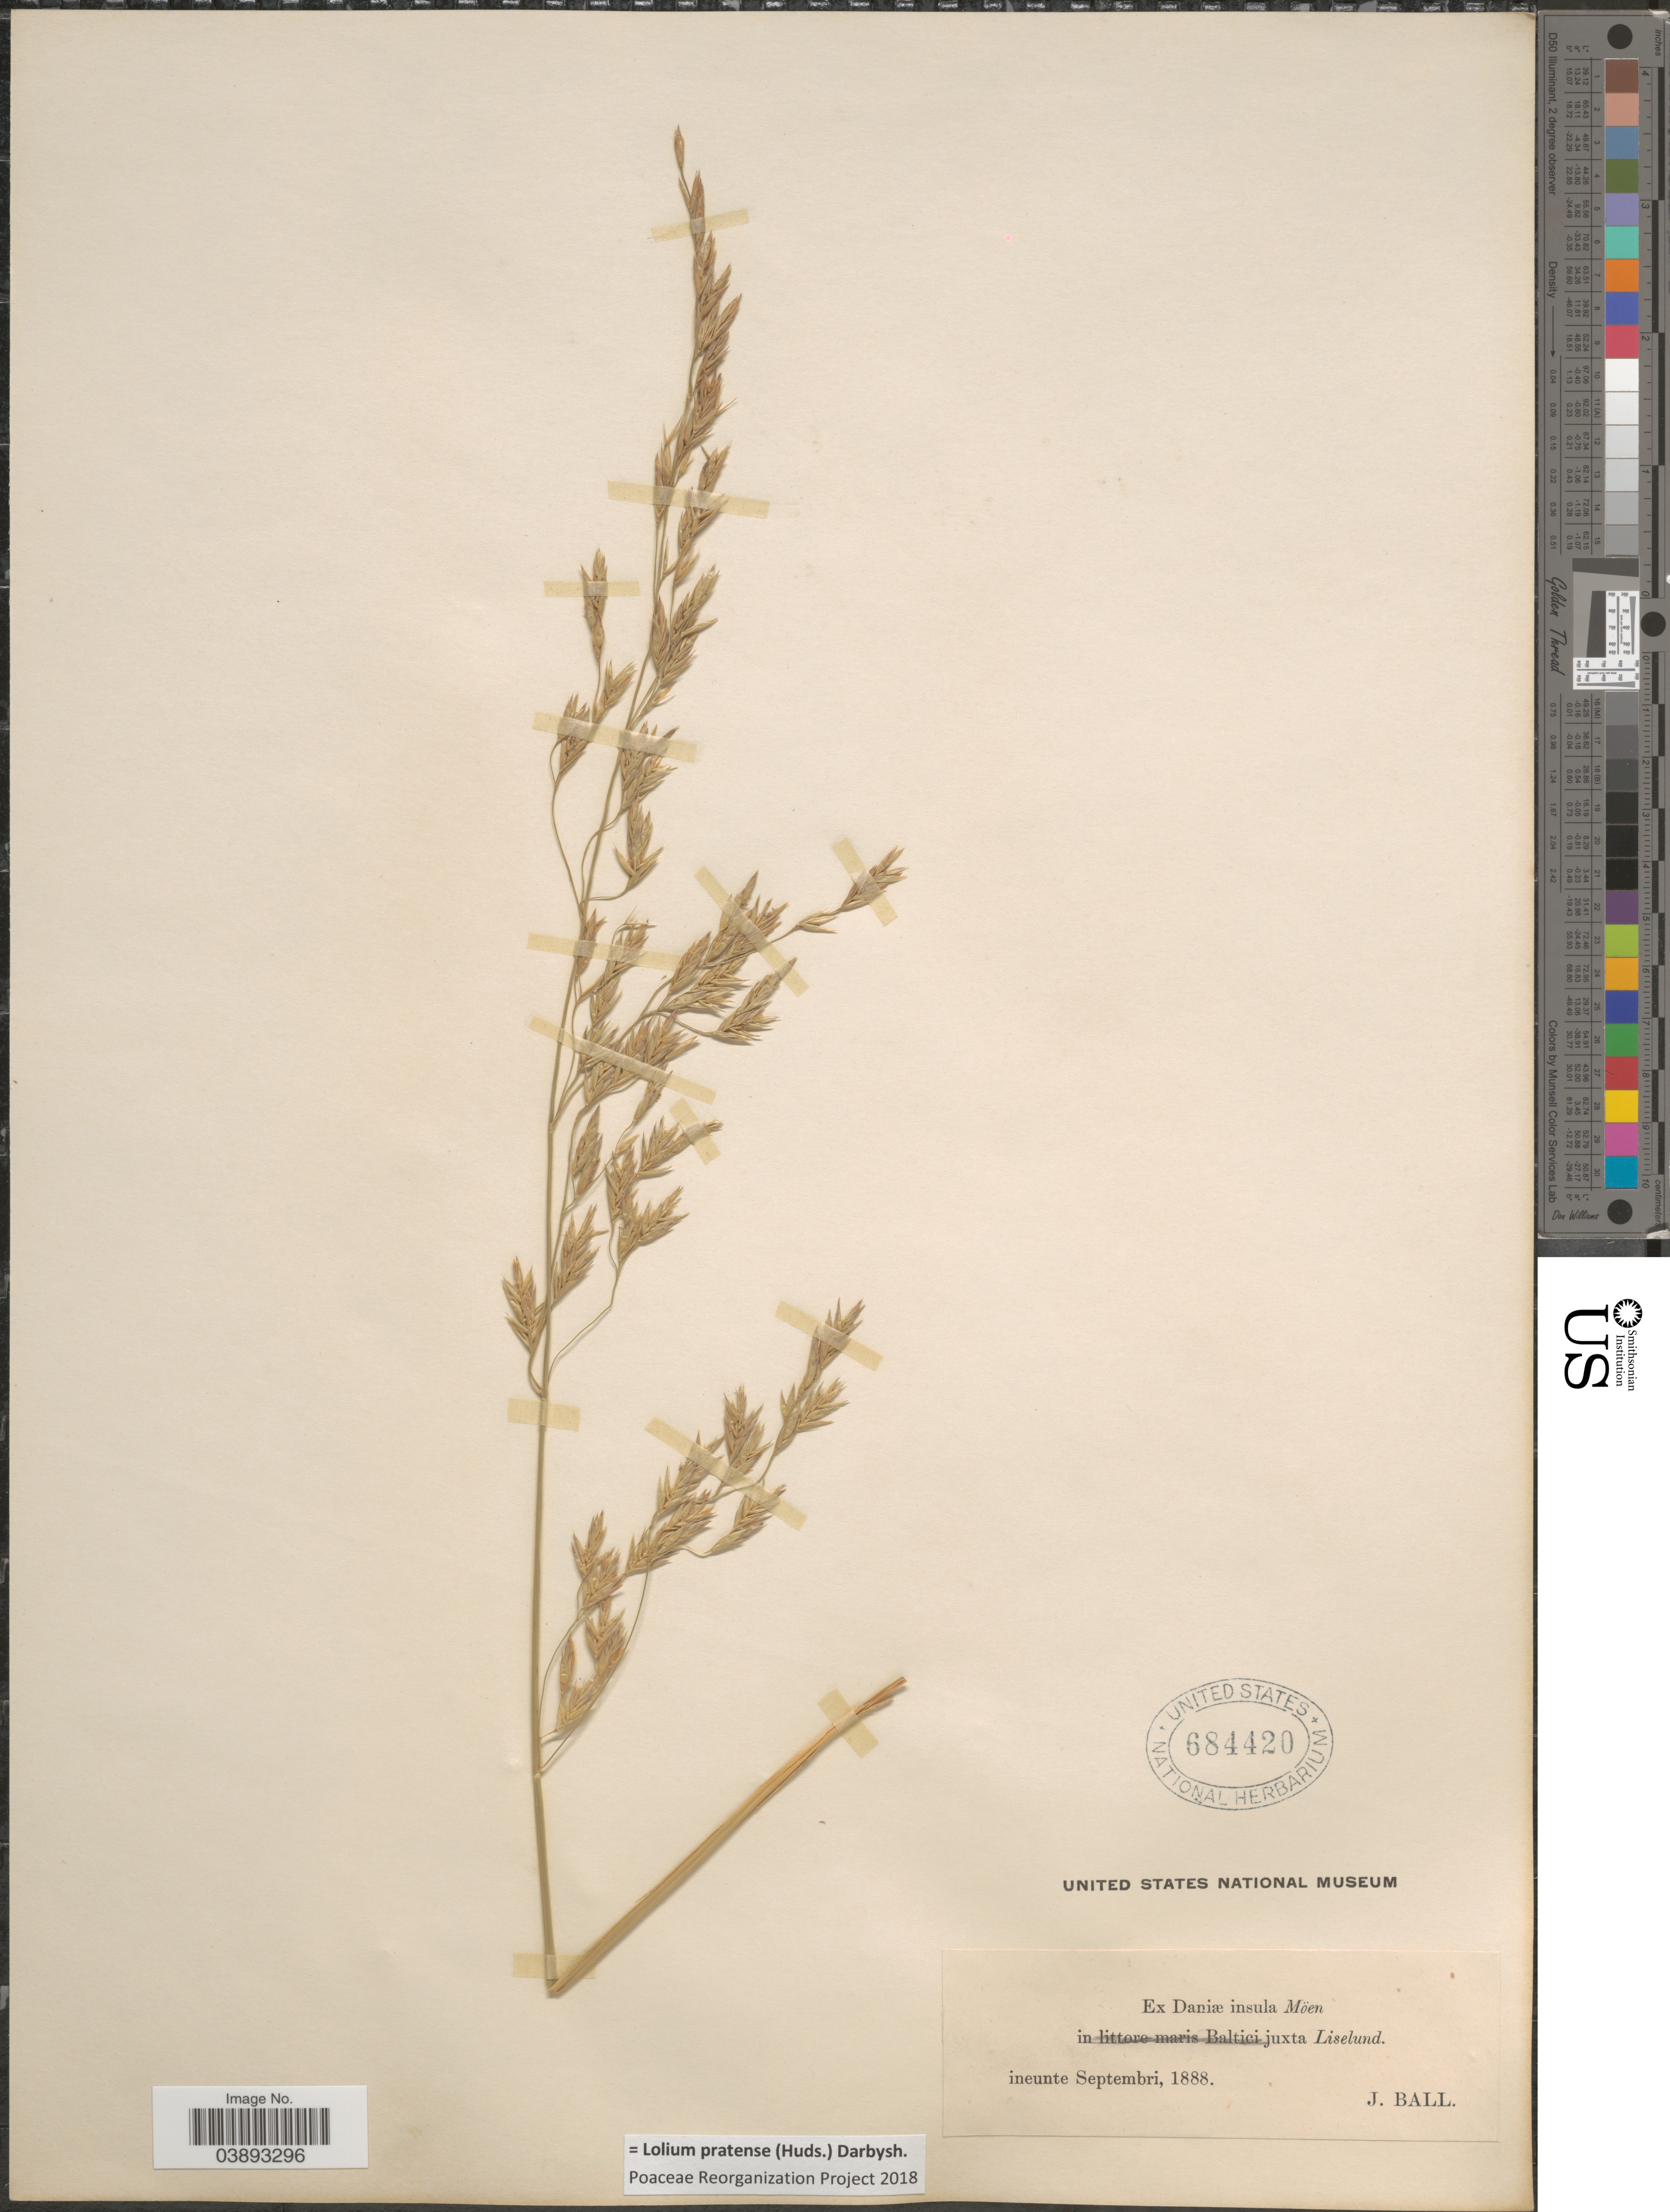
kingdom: Plantae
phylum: Tracheophyta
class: Liliopsida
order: Poales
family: Poaceae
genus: Lolium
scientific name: Lolium pratense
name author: (Huds.) Darbysh.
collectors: J. Ball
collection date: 1888-09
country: Denmark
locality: Insula Möen juxta Liselund.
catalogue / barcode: US 684420